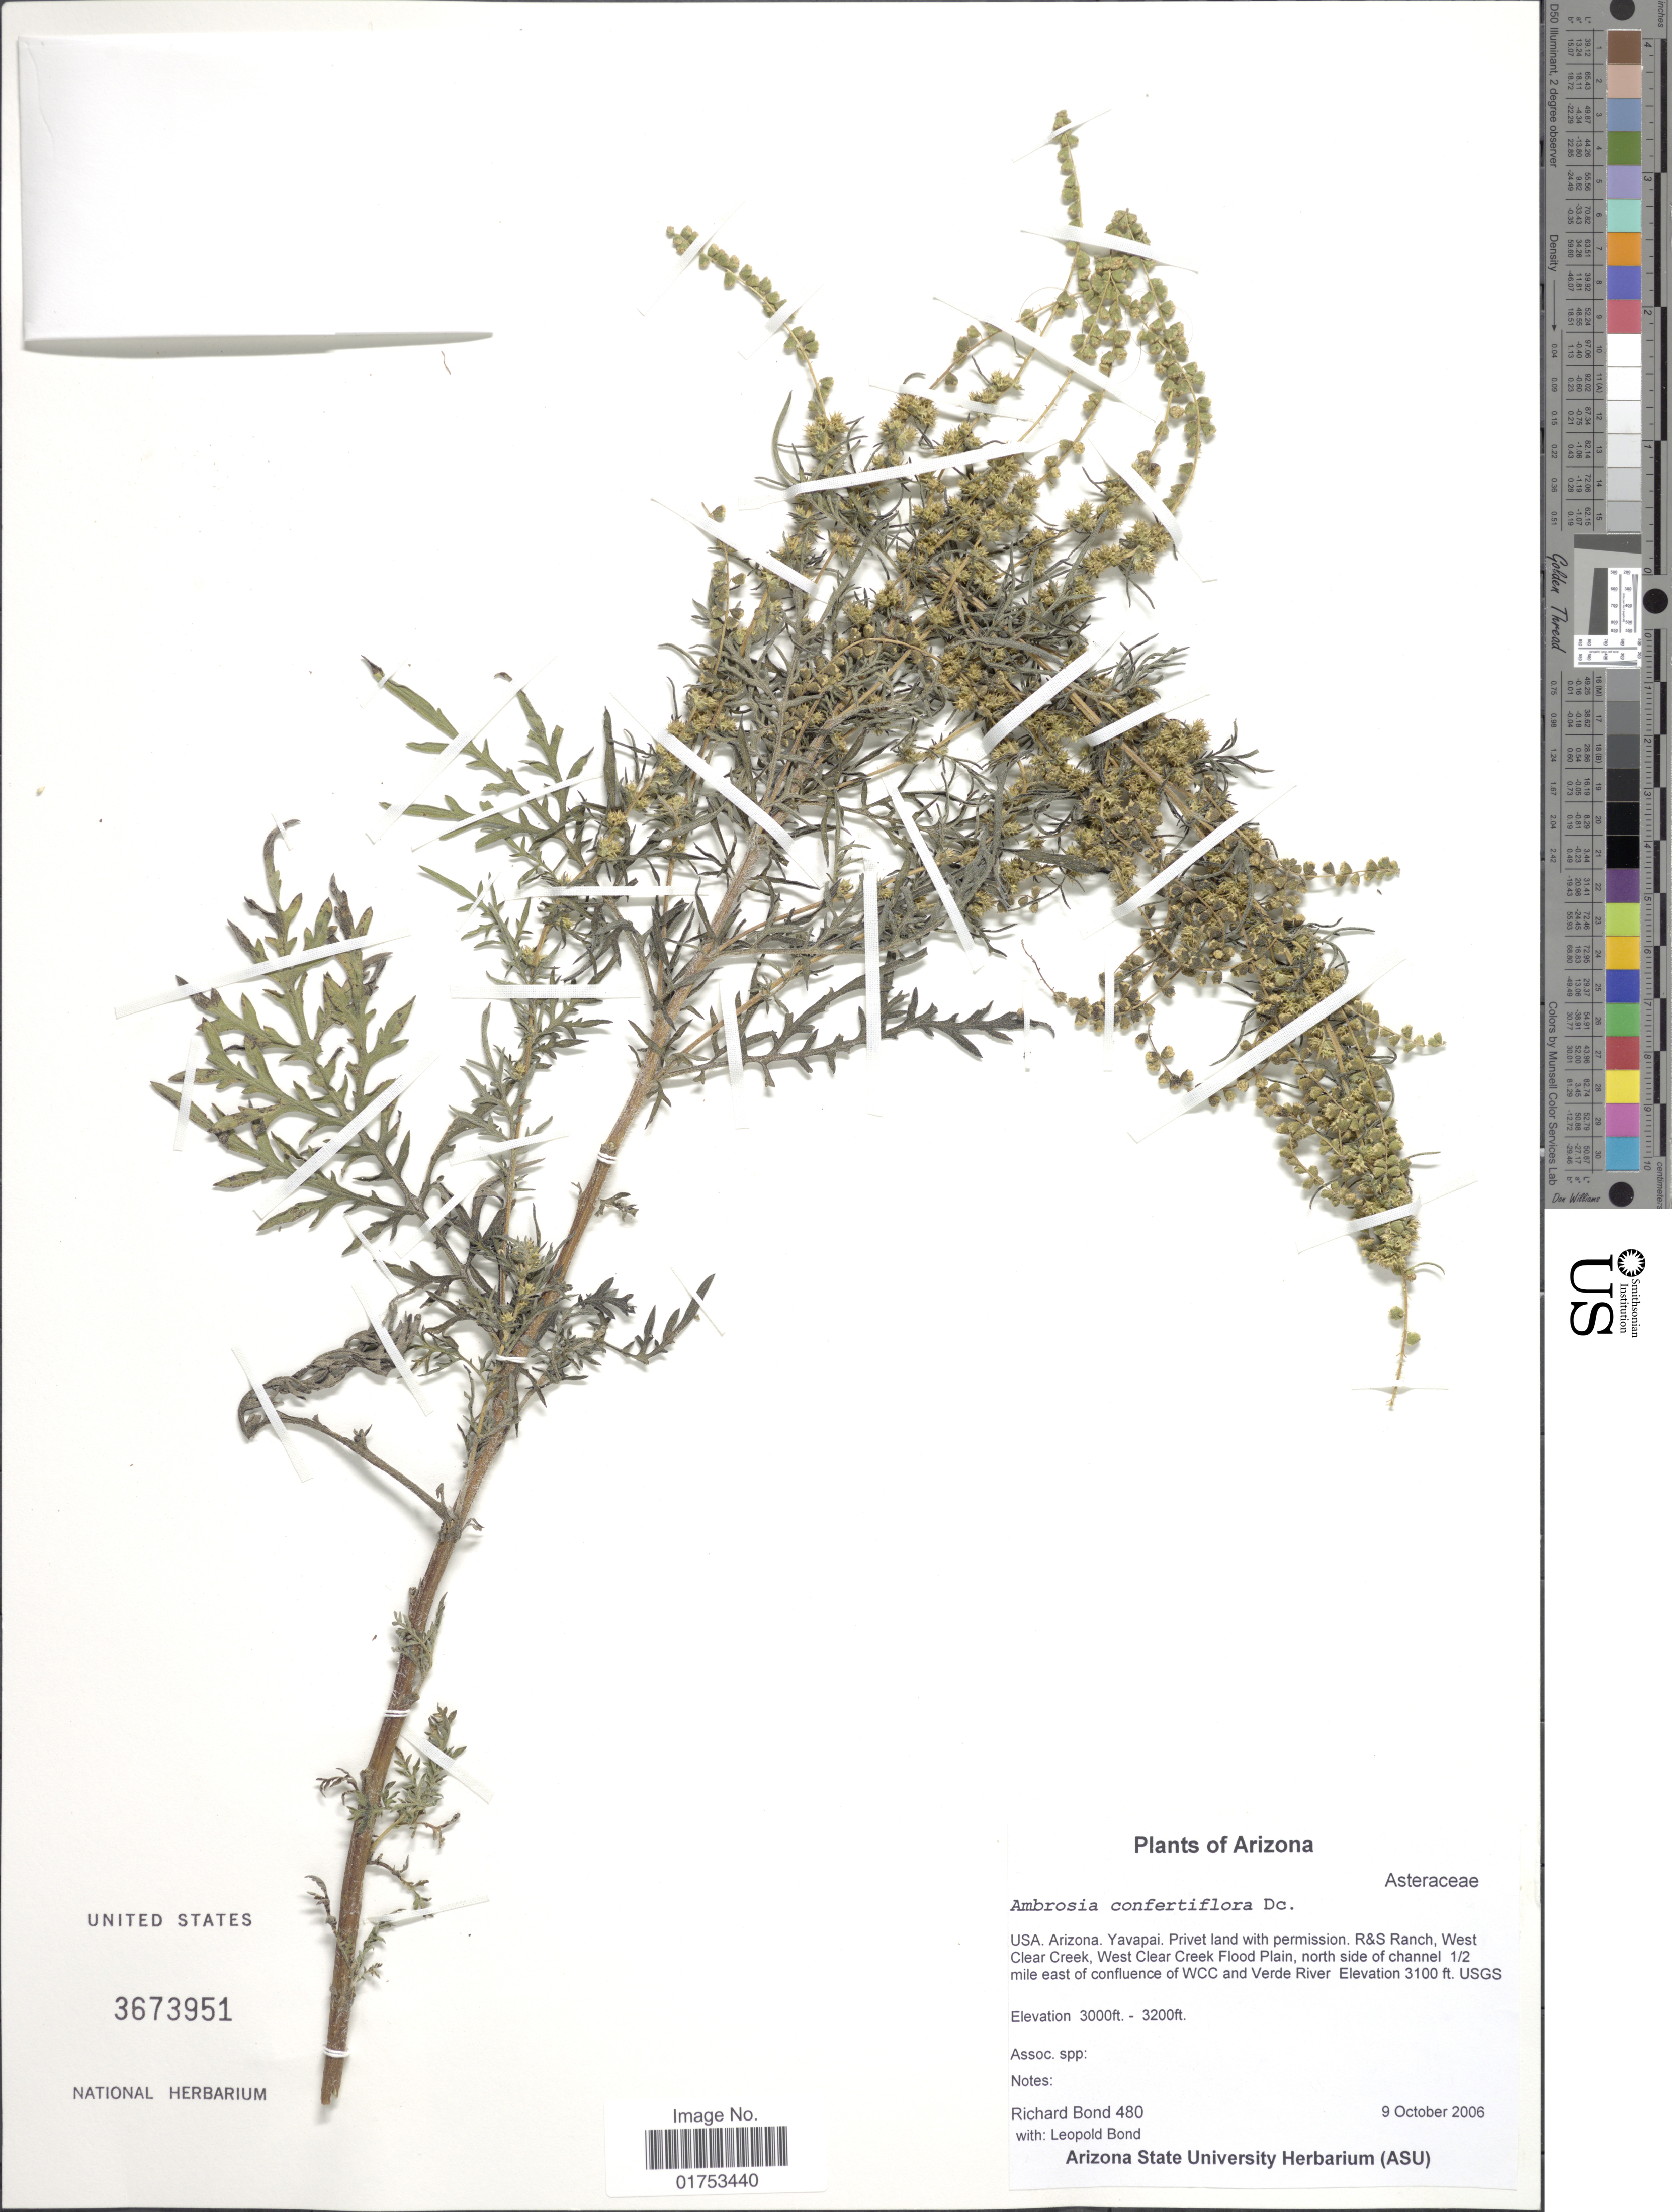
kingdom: Plantae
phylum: Tracheophyta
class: Magnoliopsida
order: Asterales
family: Asteraceae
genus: Ambrosia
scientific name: Ambrosia confertiflora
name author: DC.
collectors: R. Bond & L. Bond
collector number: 480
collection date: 2006-10-09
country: United States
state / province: Arizona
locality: USA, Yavapai, R&S Ranch, West Clear Creek, West Clear Creek Flood Plain, north side of channel ½ mile east of conflunece of WCC and Verde River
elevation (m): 945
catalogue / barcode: US 3673951